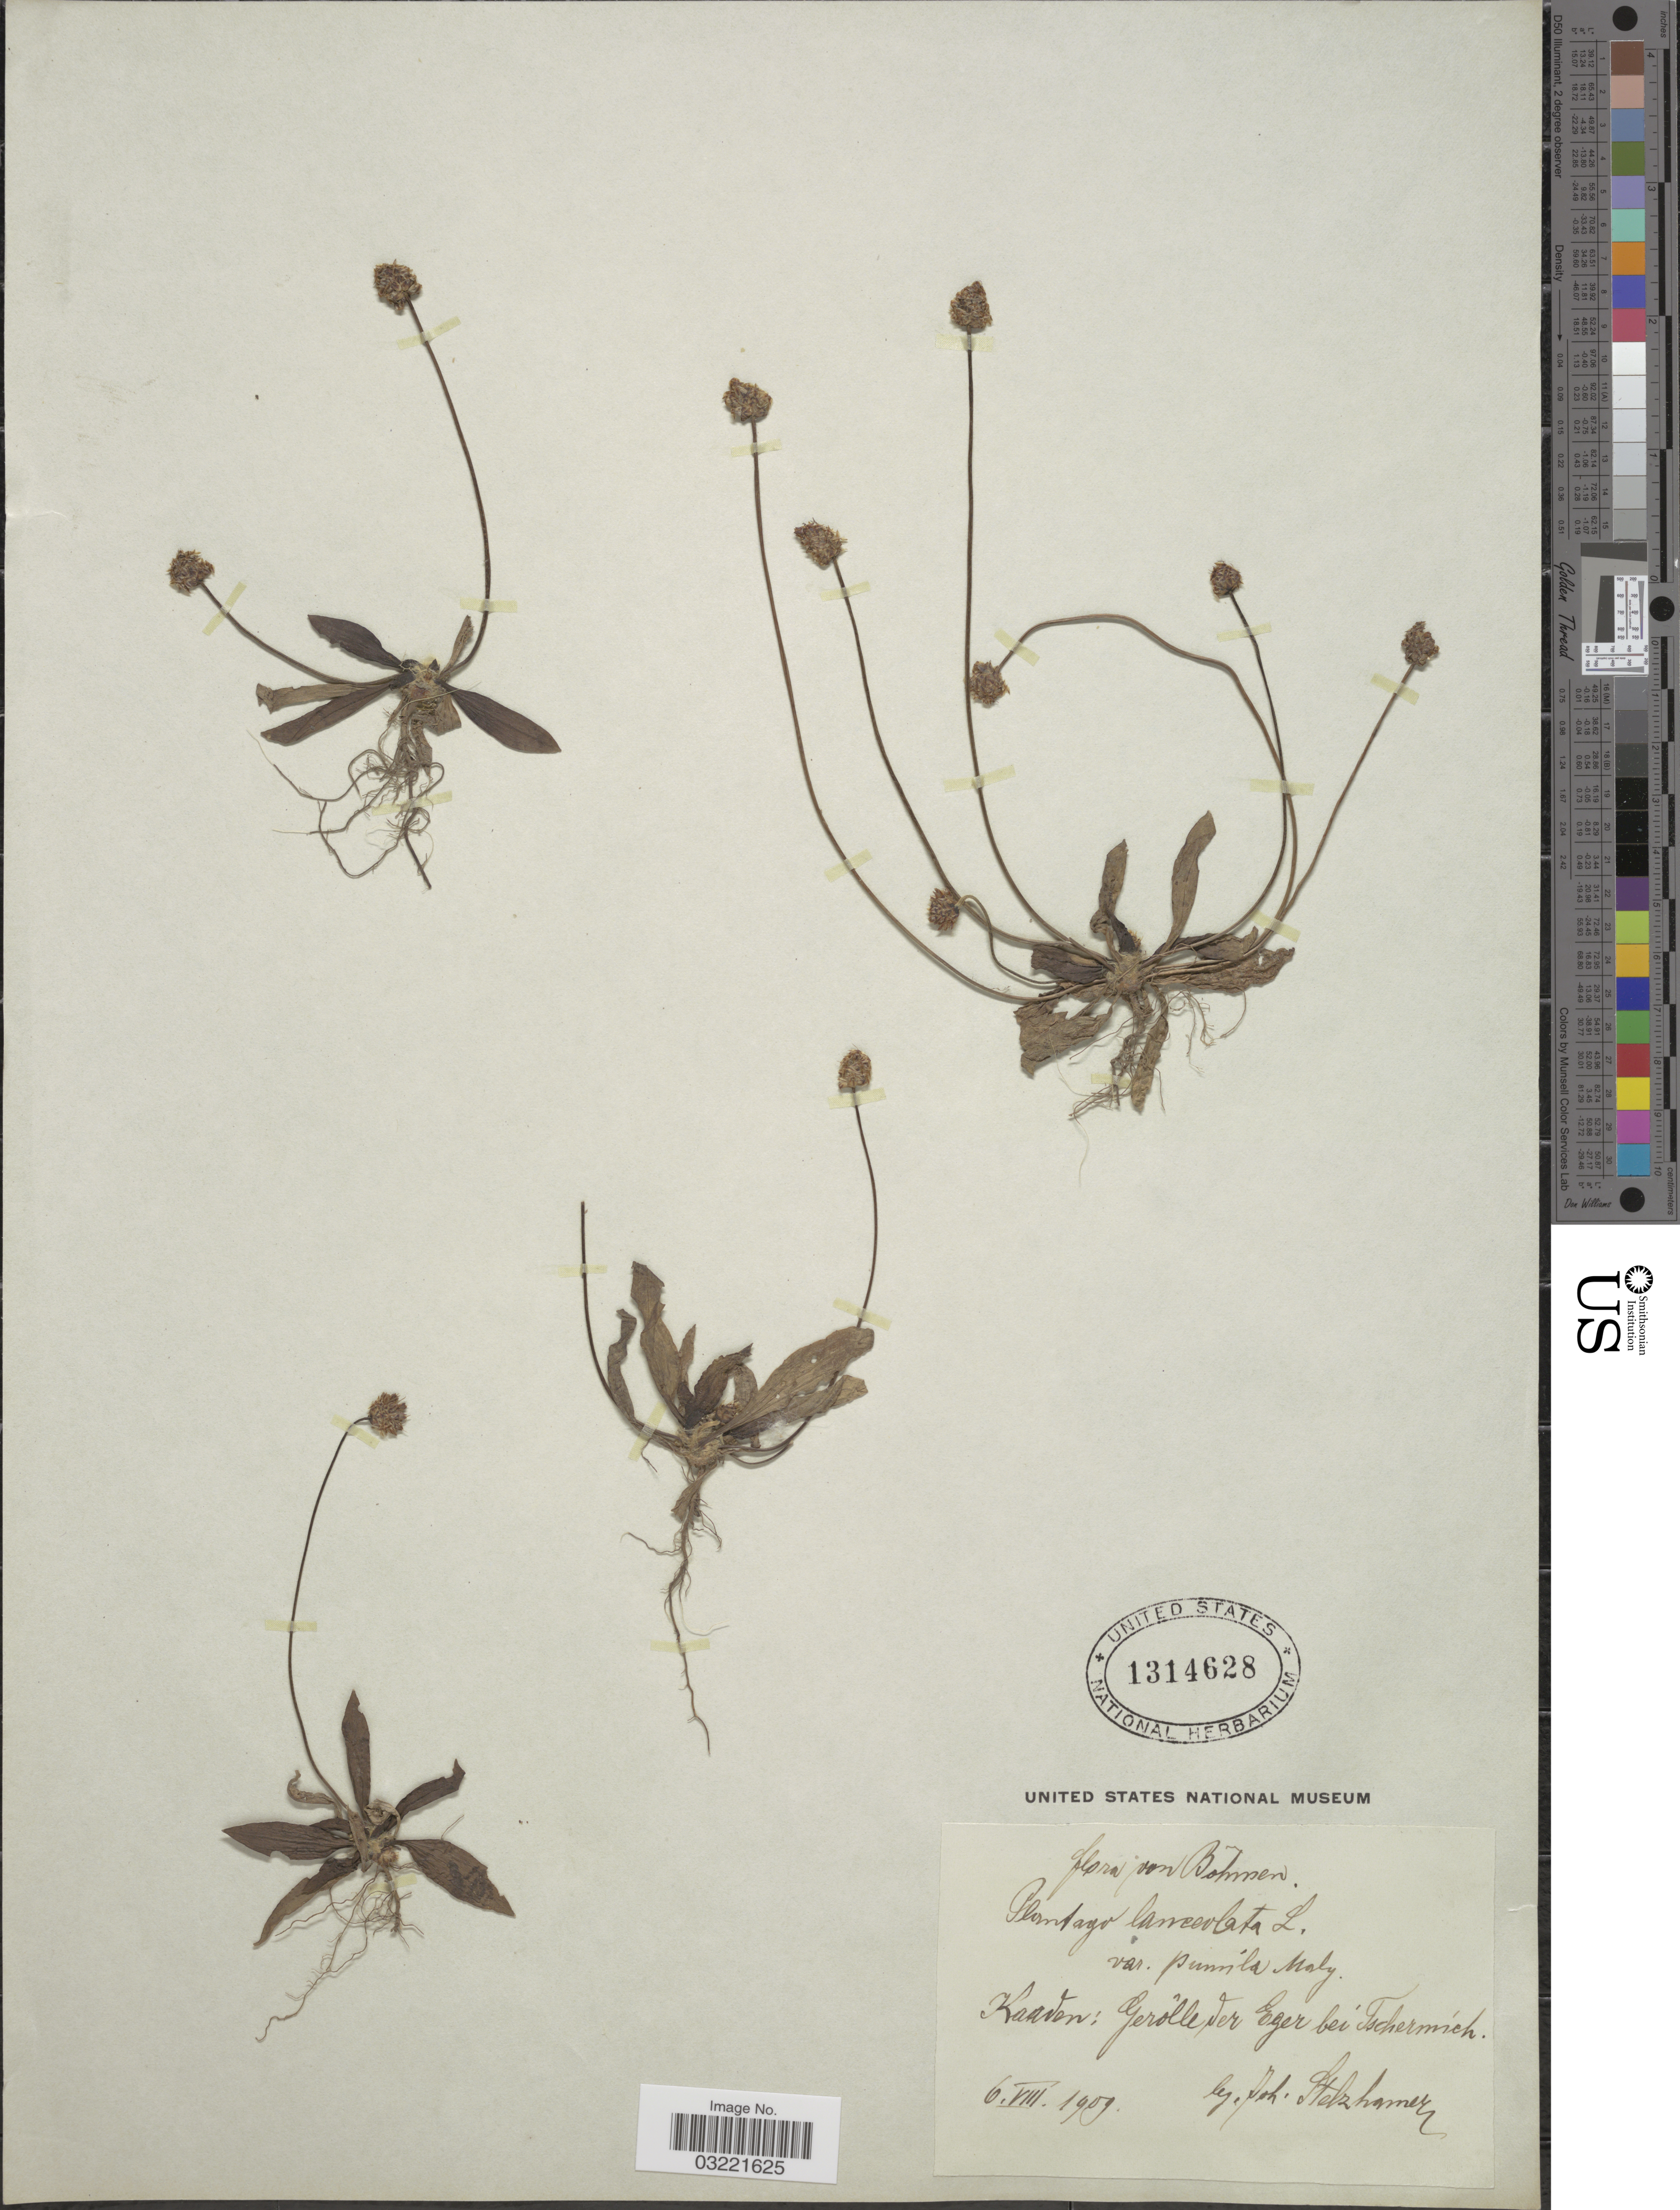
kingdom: Plantae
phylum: Tracheophyta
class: Magnoliopsida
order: Lamiales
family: Plantaginaceae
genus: Plantago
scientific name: Plantago lanceolata var. pumila var. nov. ined.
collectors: J. Stelzhamer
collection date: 1909-08-06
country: Czechia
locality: Bôhmen. Kaaden: Gerôlle der Eger bei Tschermich.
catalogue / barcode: US 1314628